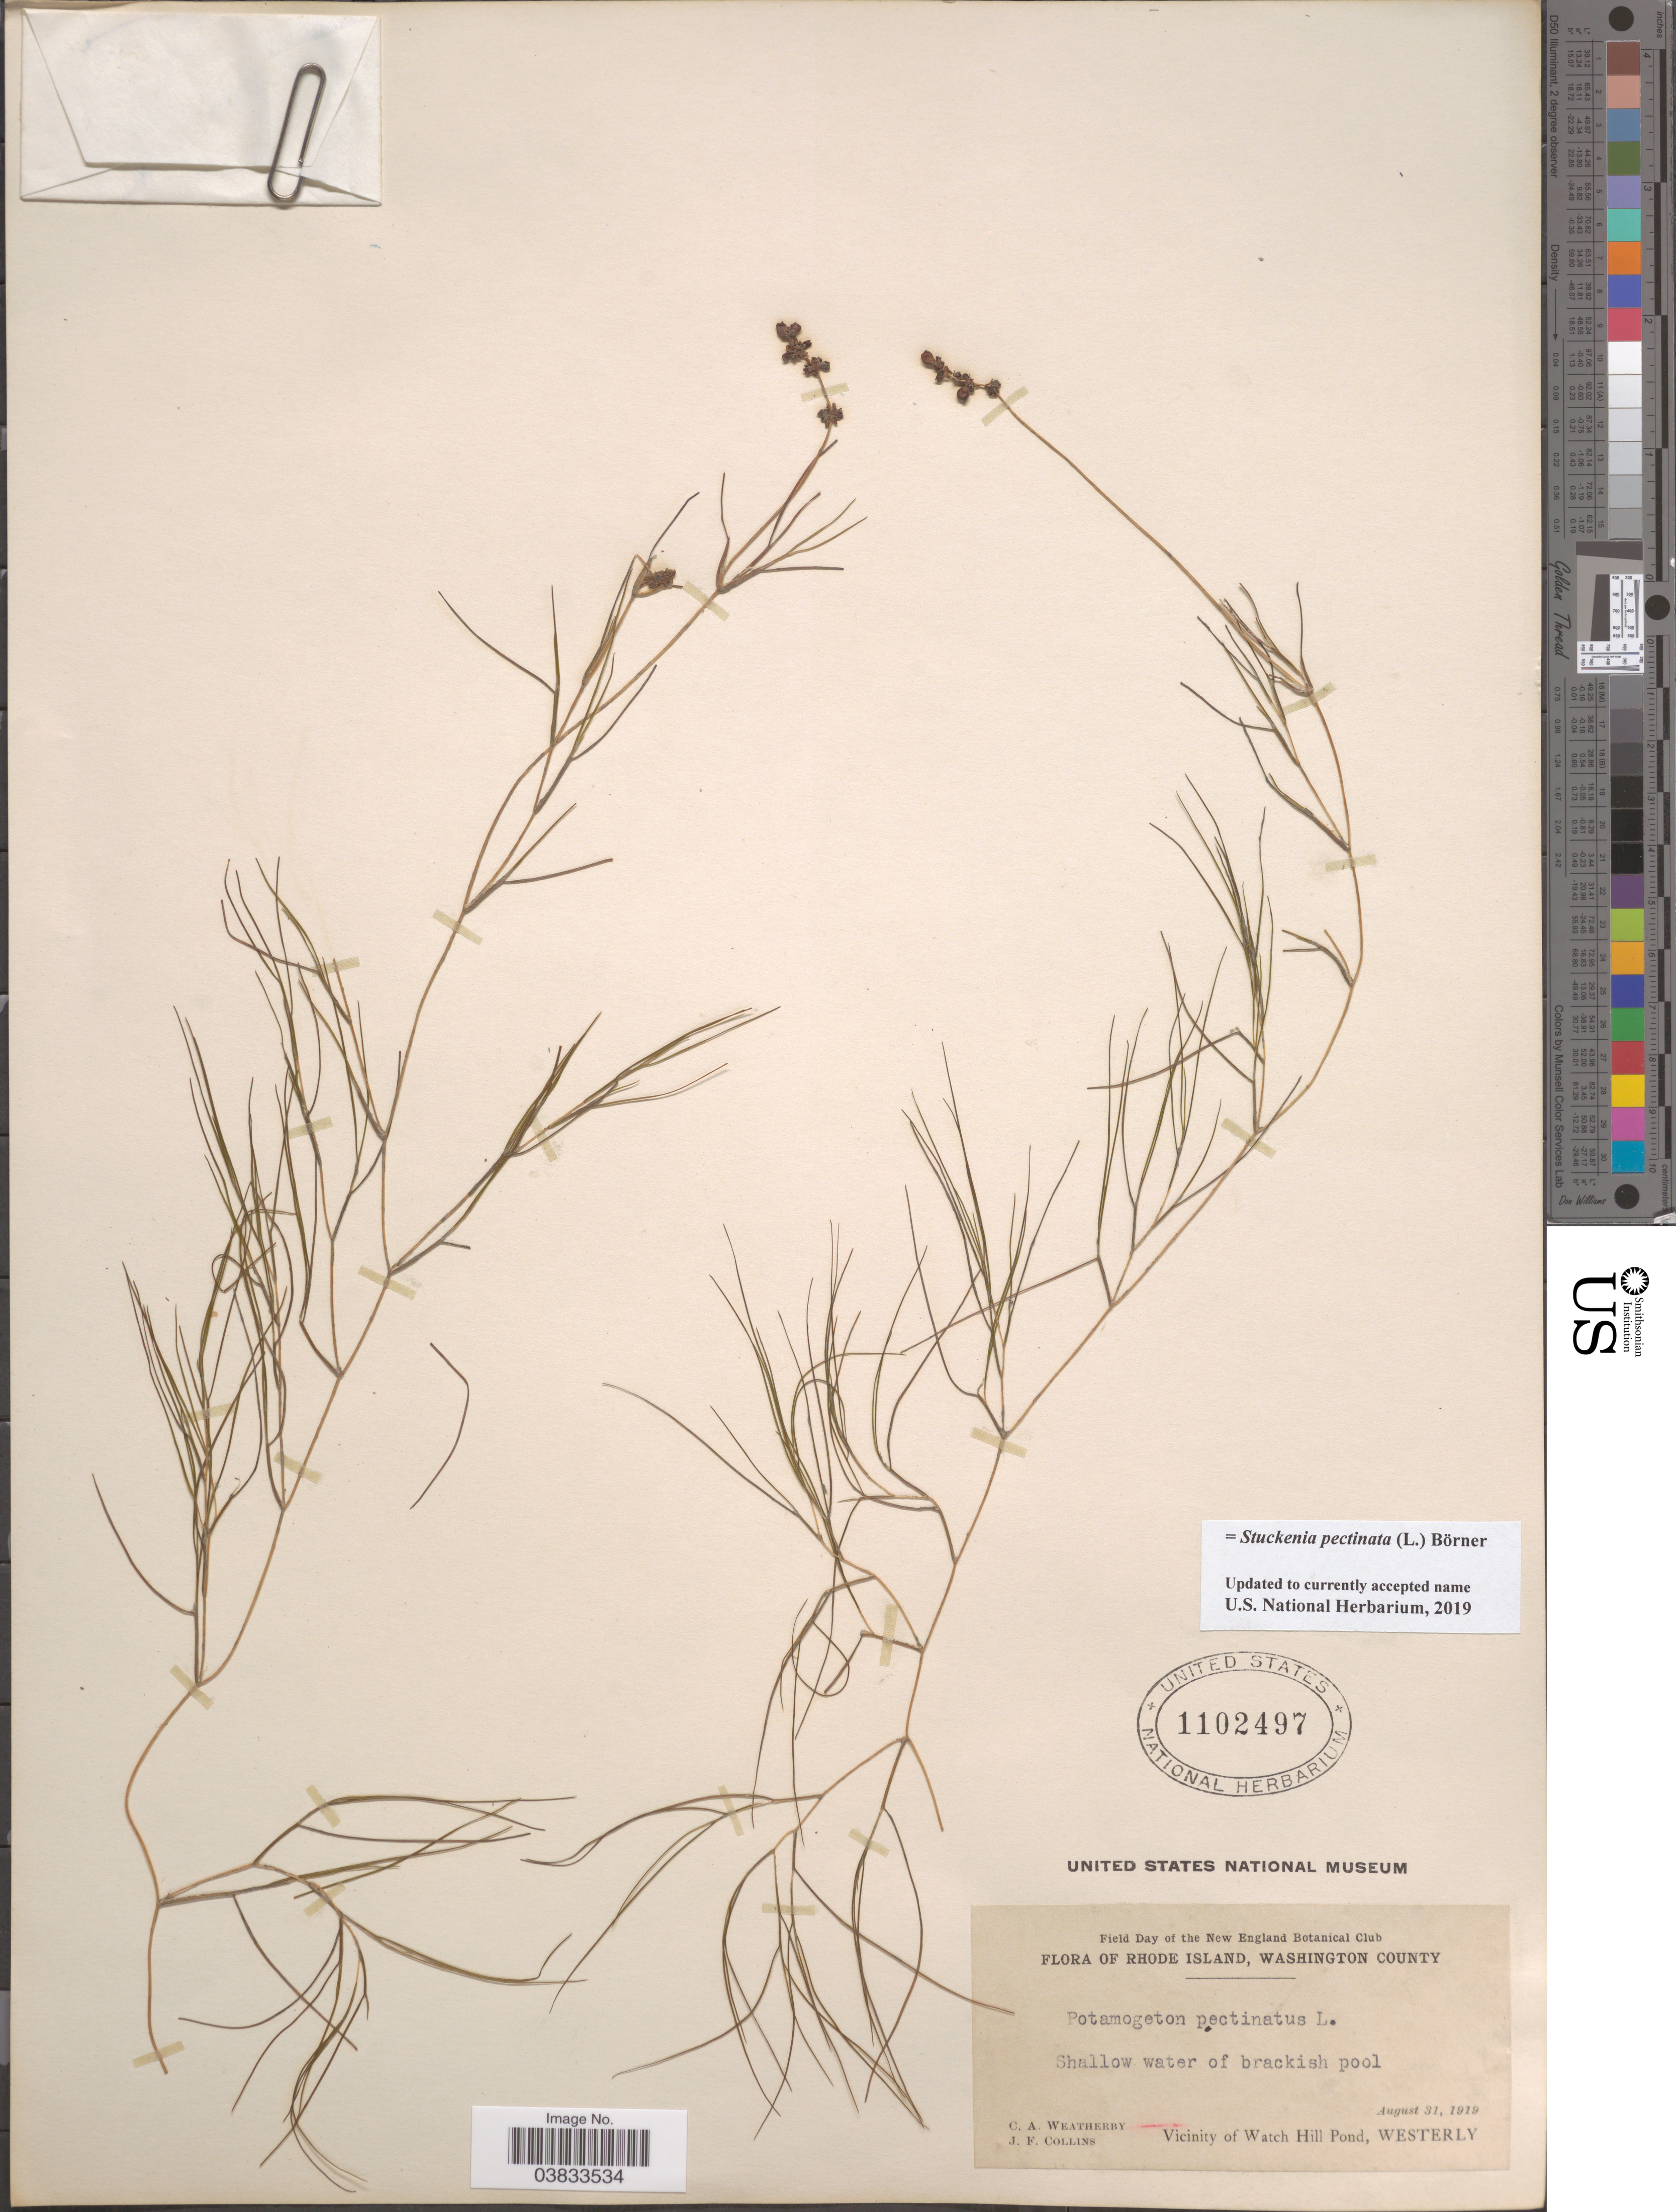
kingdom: Plantae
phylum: Tracheophyta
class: Liliopsida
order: Alismatales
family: Potamogetonaceae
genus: Stuckenia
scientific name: Stuckenia pectinata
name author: (L.) Börner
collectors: C. A. Weatherby & J. Collins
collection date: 1919-08-31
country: United States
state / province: Rhode Island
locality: Washington County. Vicinity of Watch Hill Pond, Westerly.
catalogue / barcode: US 1102497